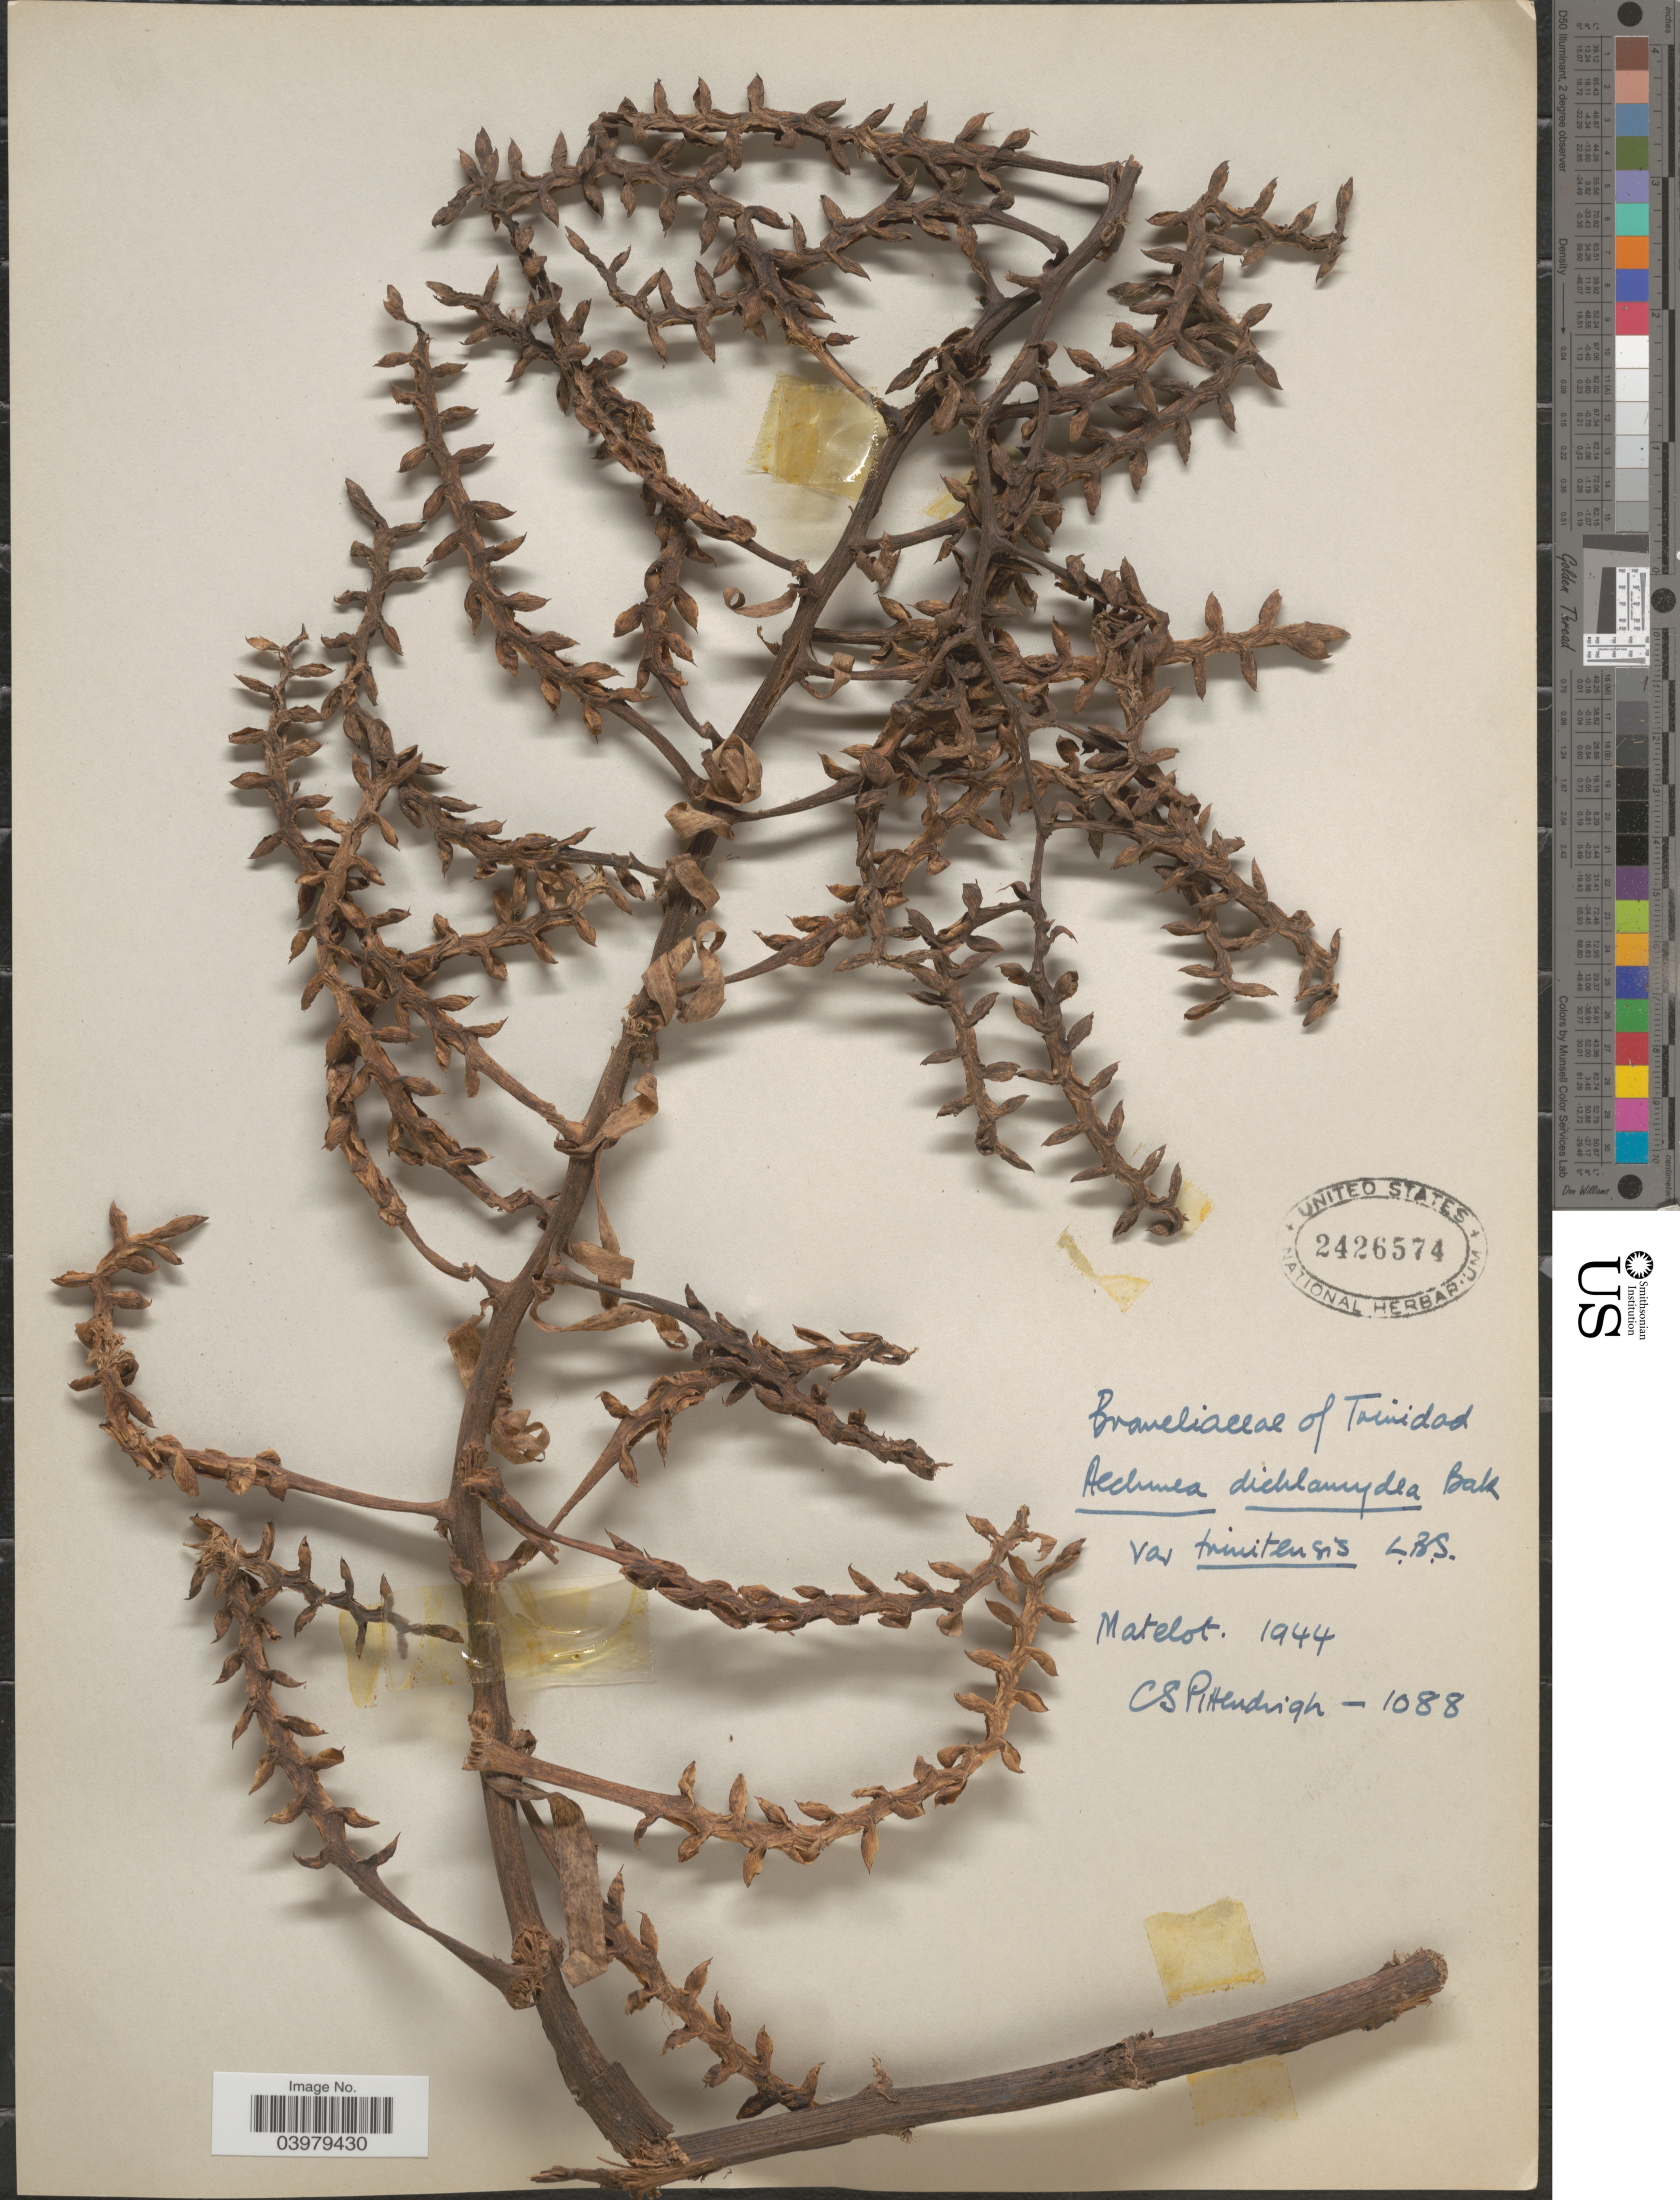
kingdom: Plantae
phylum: Tracheophyta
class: Liliopsida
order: Poales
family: Bromeliaceae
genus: Aechmea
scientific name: Aechmea dichlamydea var. trinitensis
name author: L.B. Sm.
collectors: C. Pittendrigh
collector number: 1088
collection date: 1944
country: Trinidad and Tobago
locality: Trinidad. Matelot.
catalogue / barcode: US 2426574